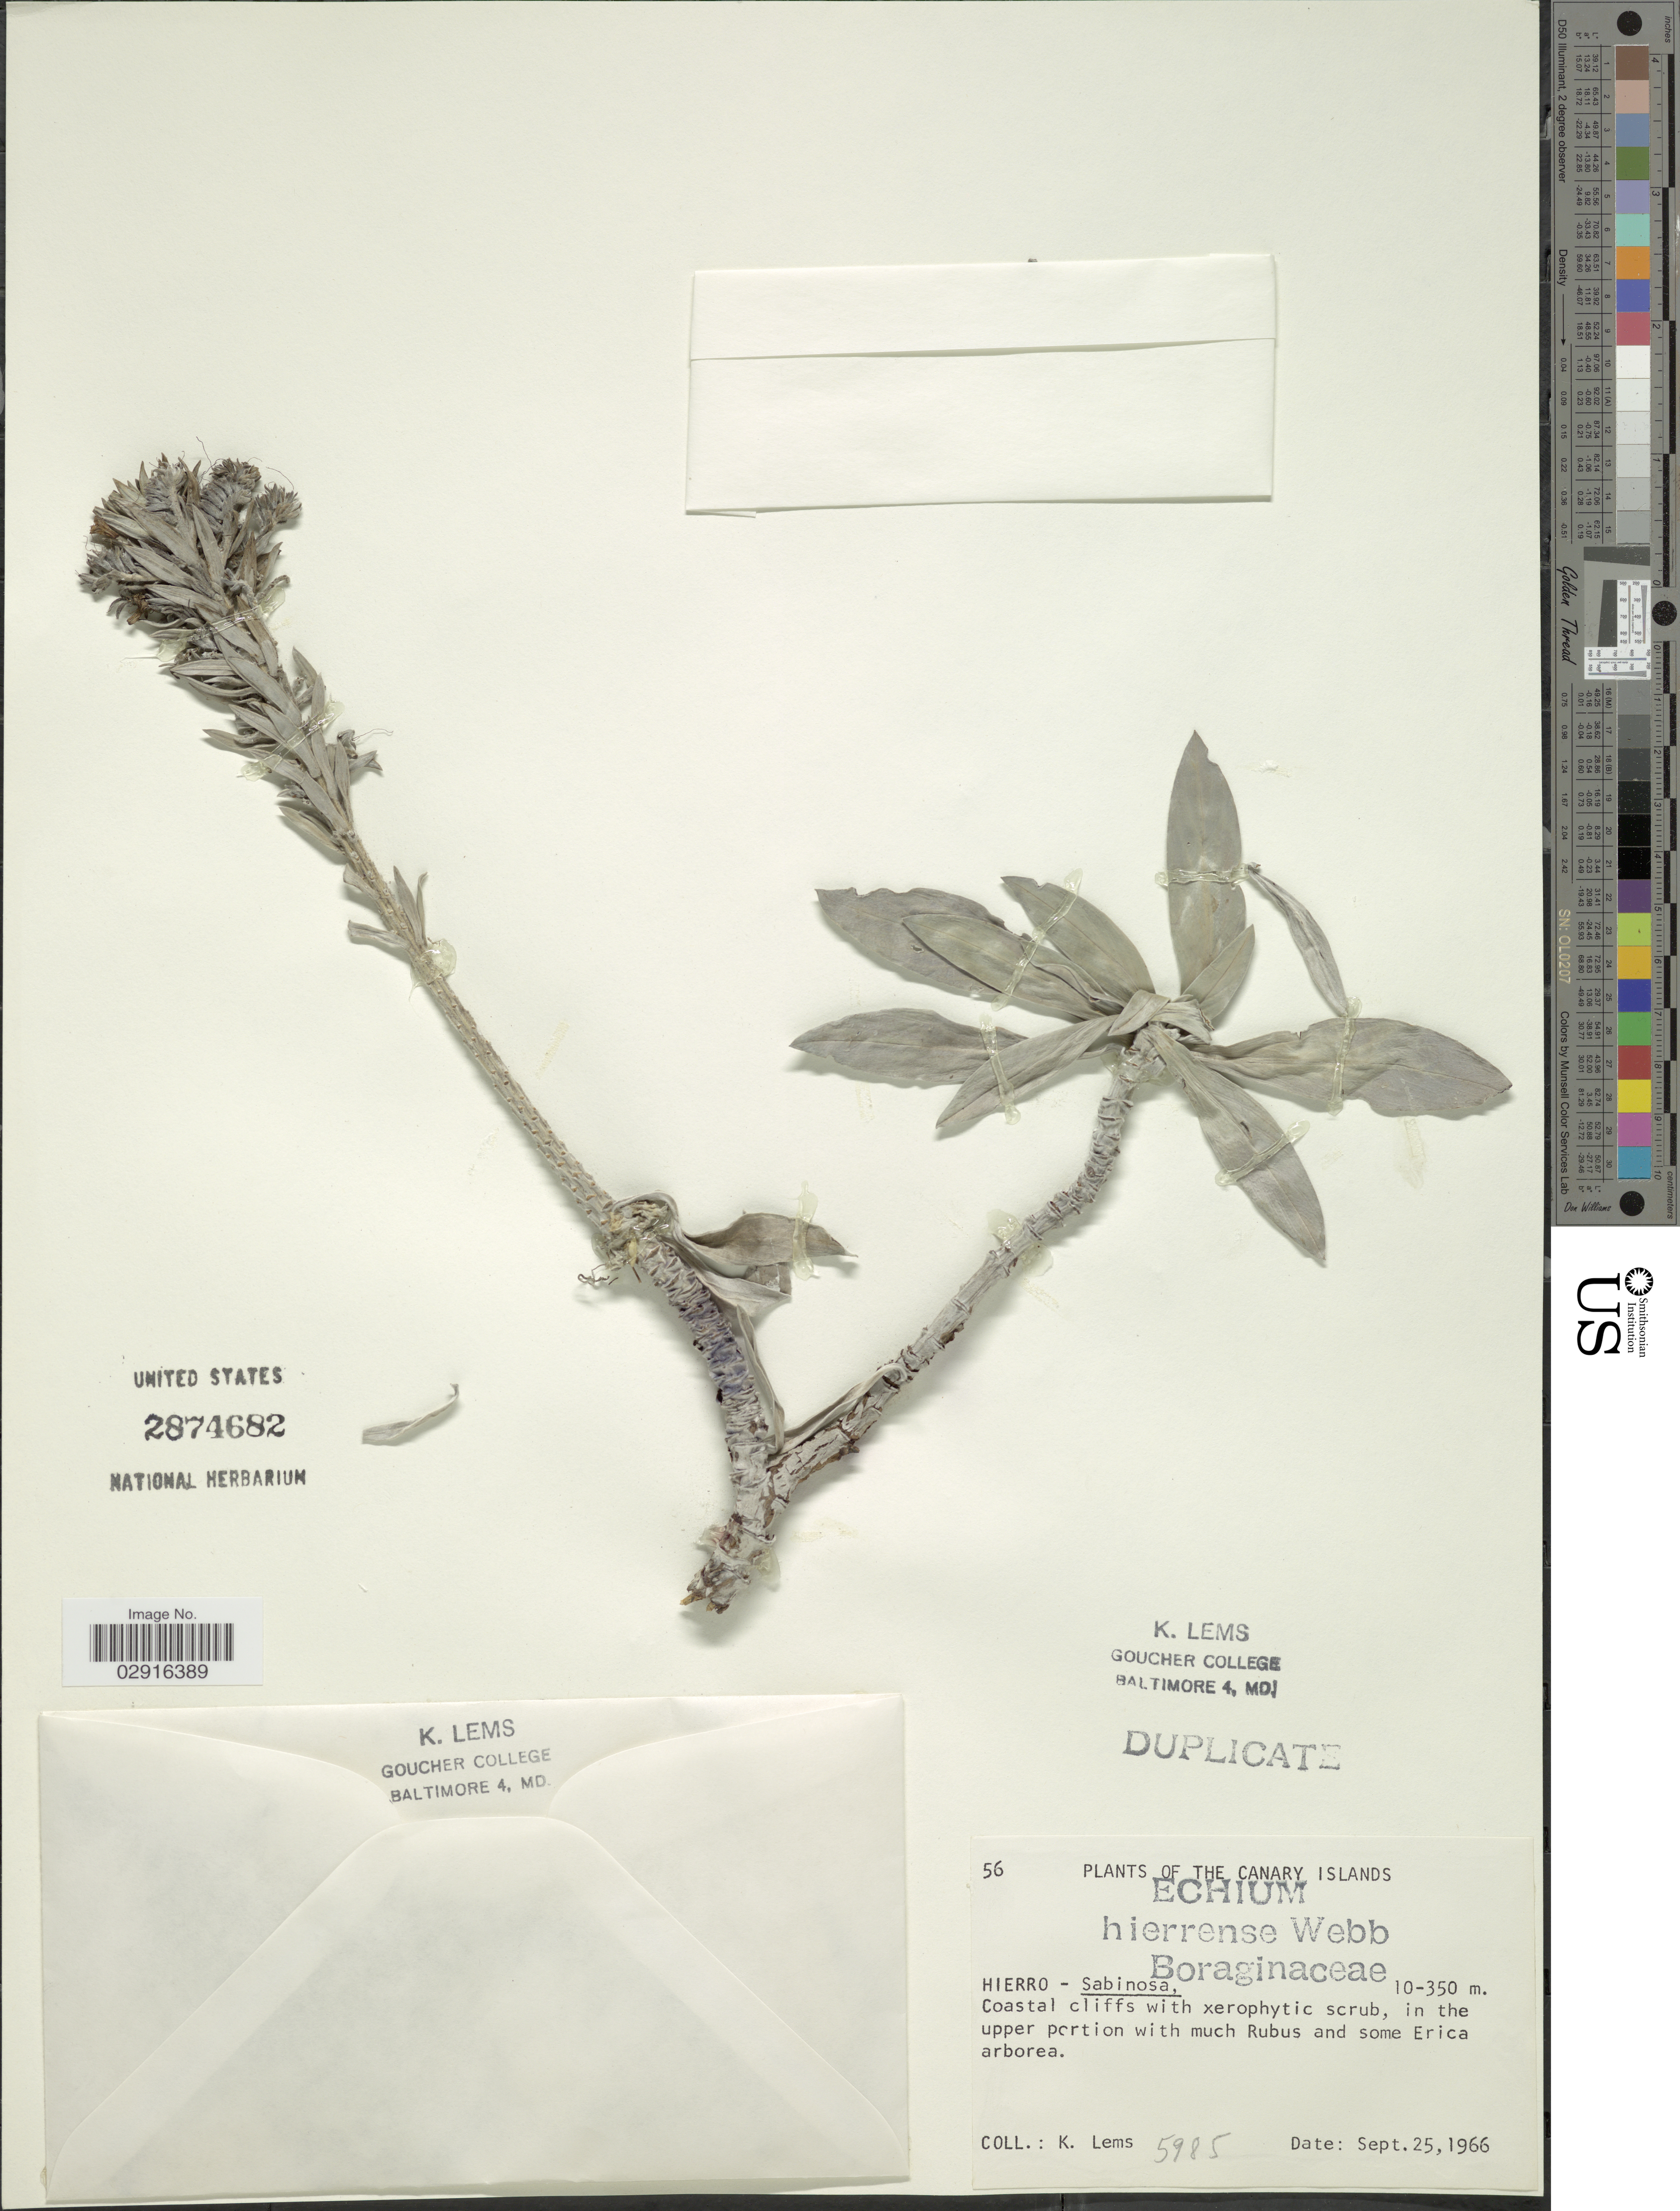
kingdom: Plantae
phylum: Tracheophyta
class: Magnoliopsida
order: Boraginales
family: Boraginaceae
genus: Echium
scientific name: Echium hierrense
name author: Webb ex Bolle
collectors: K. Lems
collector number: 2985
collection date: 1966-09-25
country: Spain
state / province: Canarias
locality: Canary Islands. Hierro - Sabinosa.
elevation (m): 10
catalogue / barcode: US 2874682